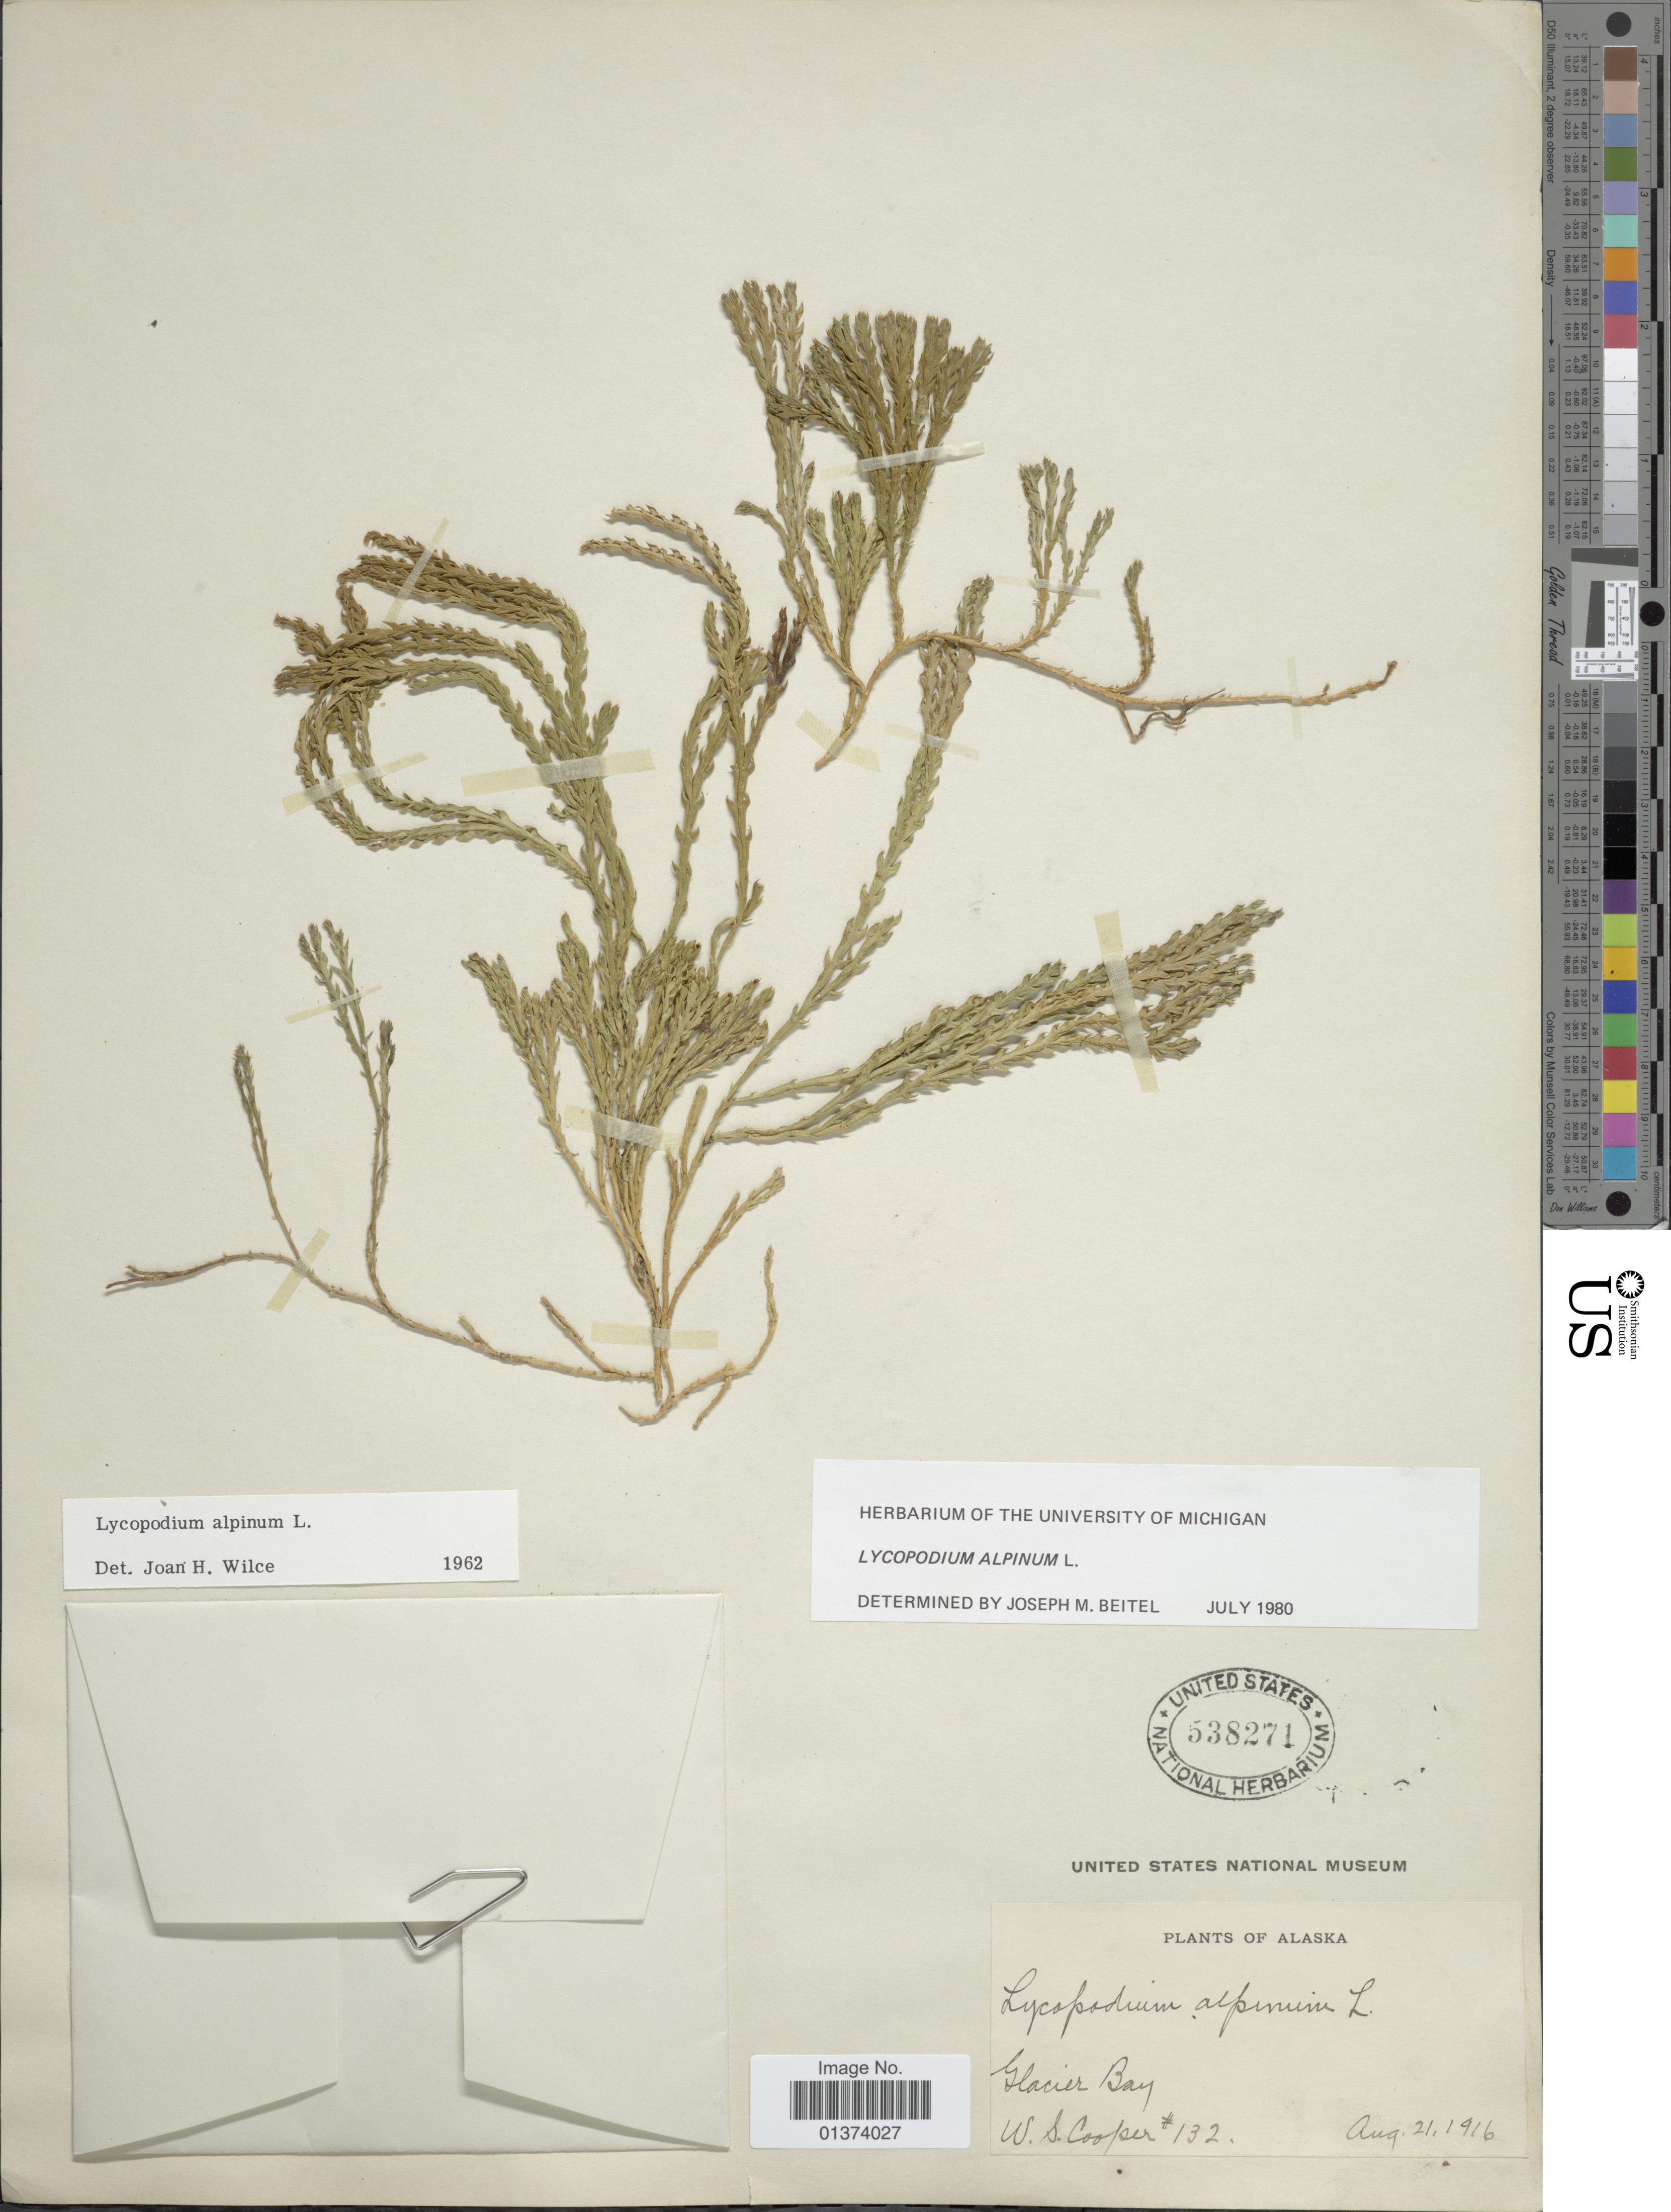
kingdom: Plantae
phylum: Tracheophyta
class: Lycopodiopsida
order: Lycopodiales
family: Lycopodiaceae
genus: Diphasiastrum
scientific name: Diphasiastrum alpinum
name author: (L.) Holub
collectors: W. Cooper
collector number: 132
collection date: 1916-08-21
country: United States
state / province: Alaska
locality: Glacier Bay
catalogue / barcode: US 538271